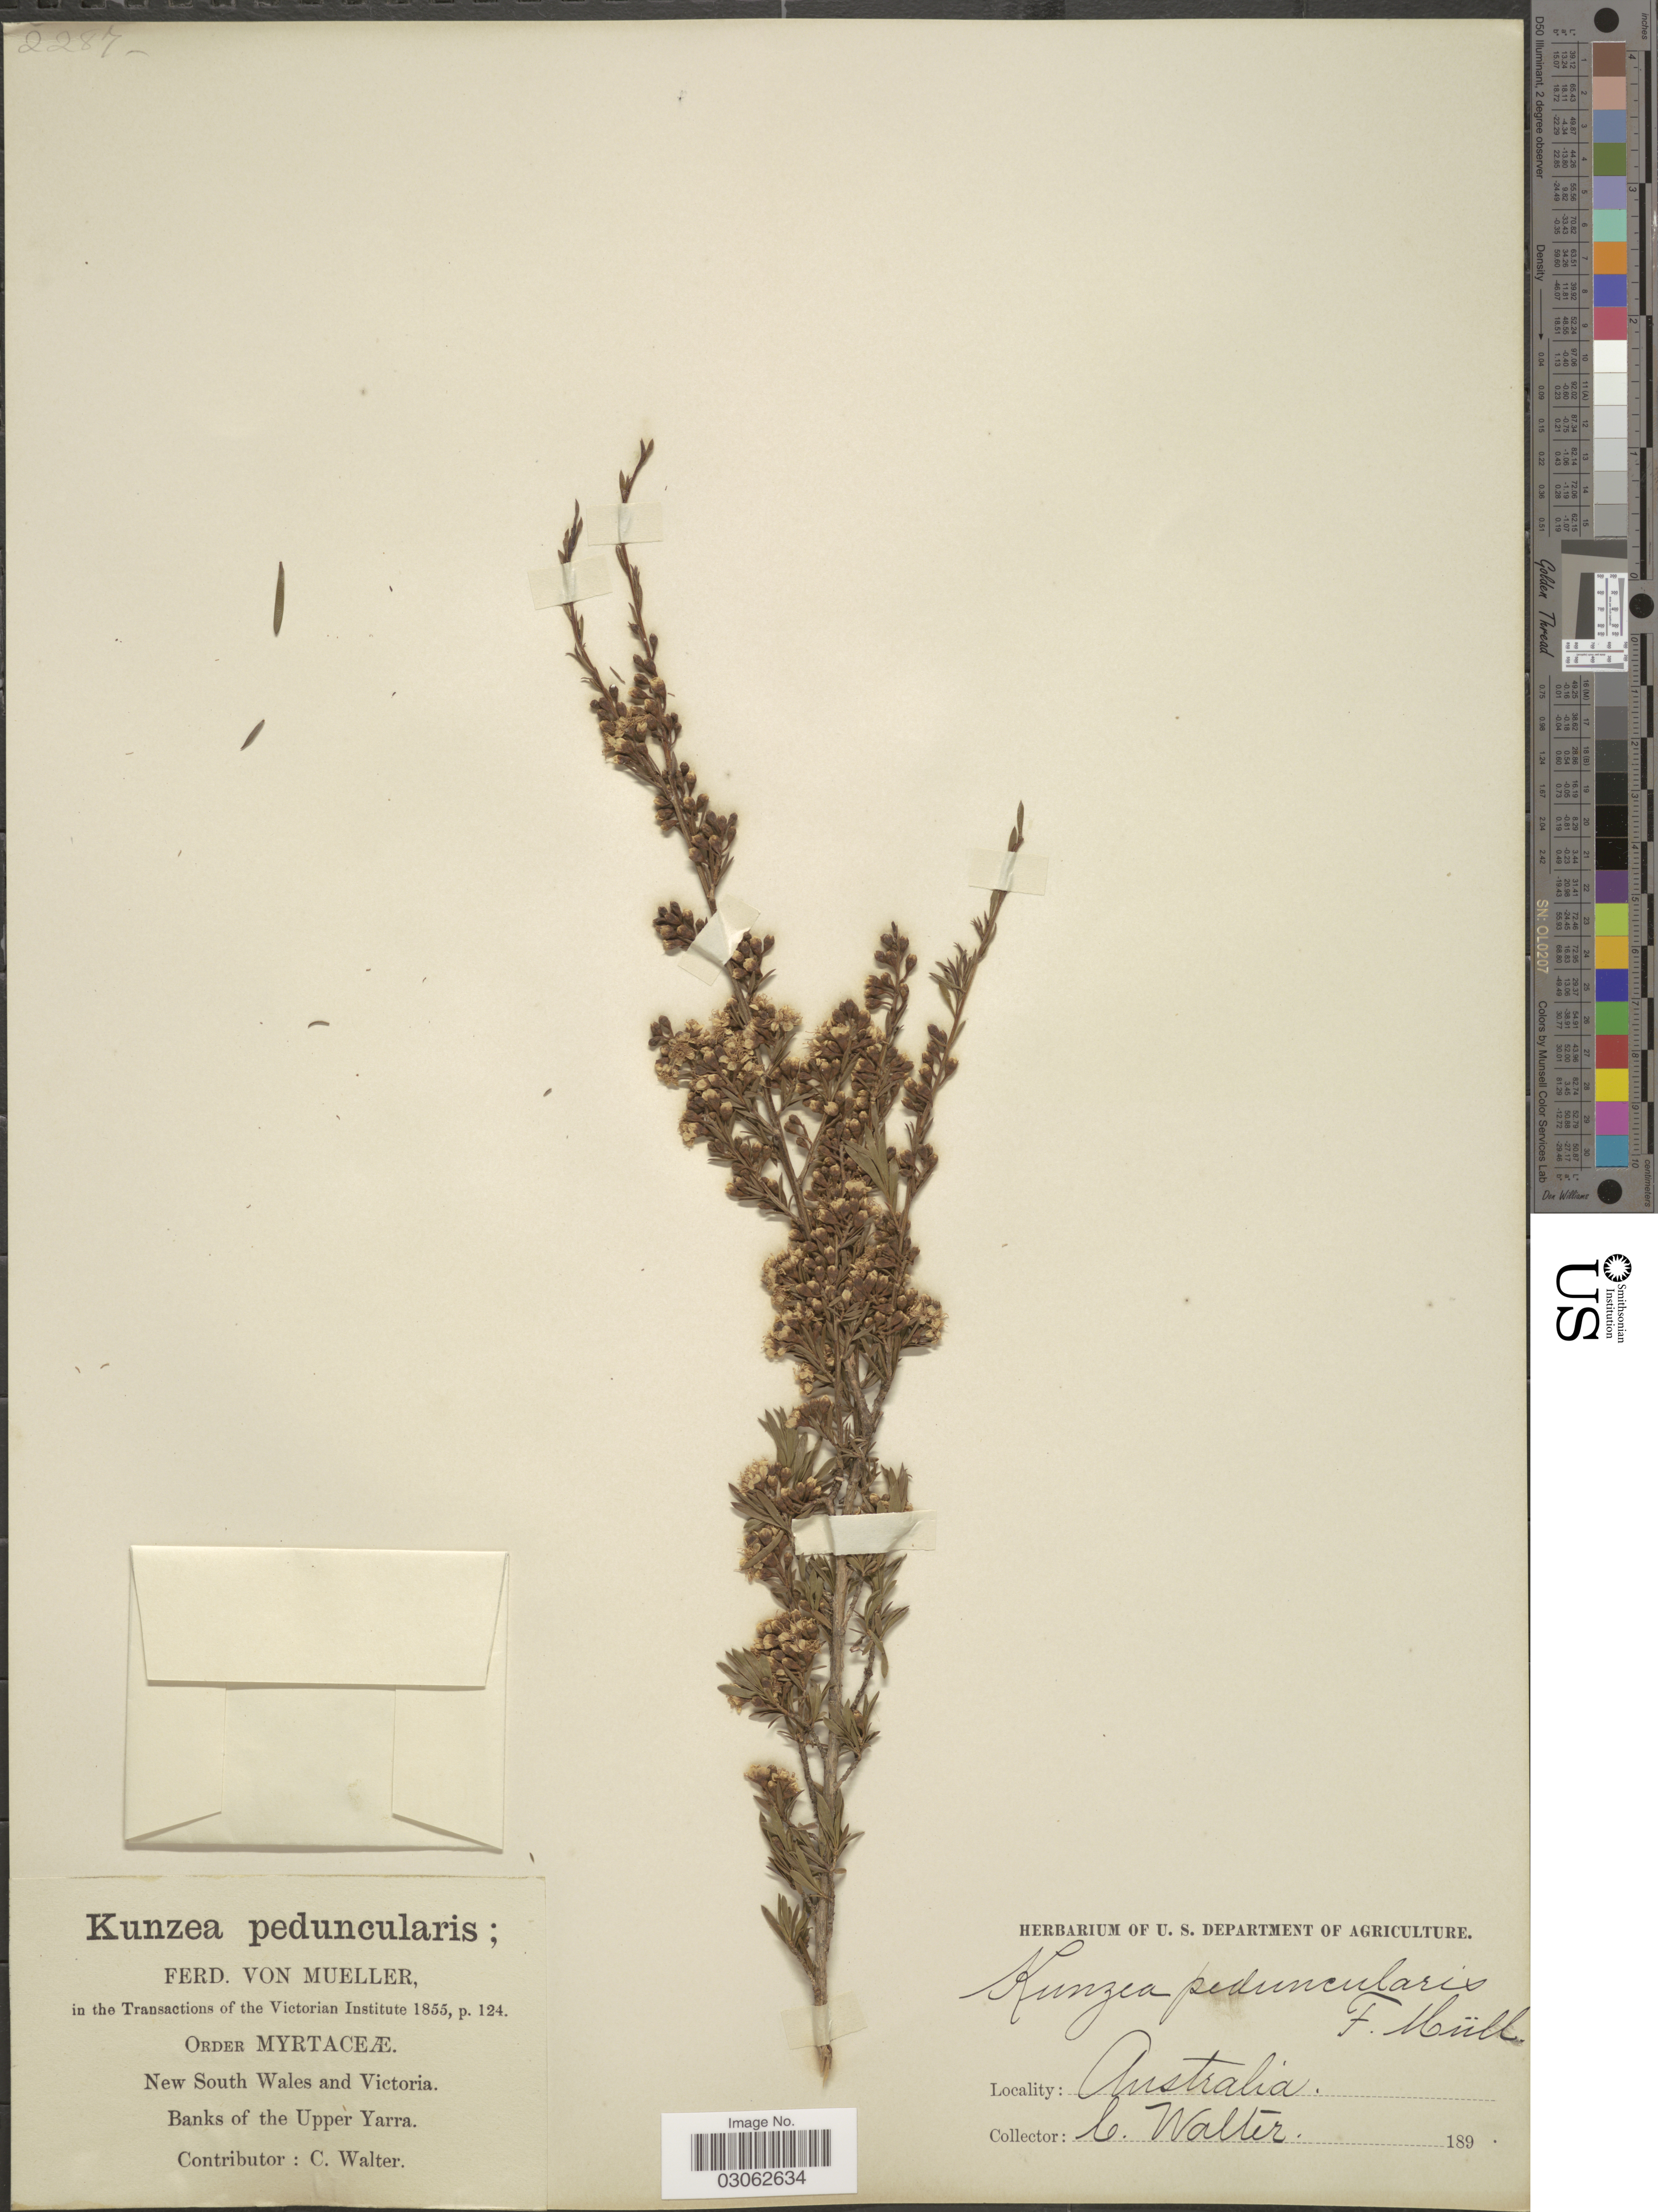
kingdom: Plantae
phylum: Tracheophyta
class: Magnoliopsida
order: Myrtales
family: Myrtaceae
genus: Kunzea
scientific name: Kunzea peduncularis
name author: F. Muell.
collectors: C. Walter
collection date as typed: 189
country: Australia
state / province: New South Wales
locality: New South Wales and Victoria. Banks of the Upper Yarra.